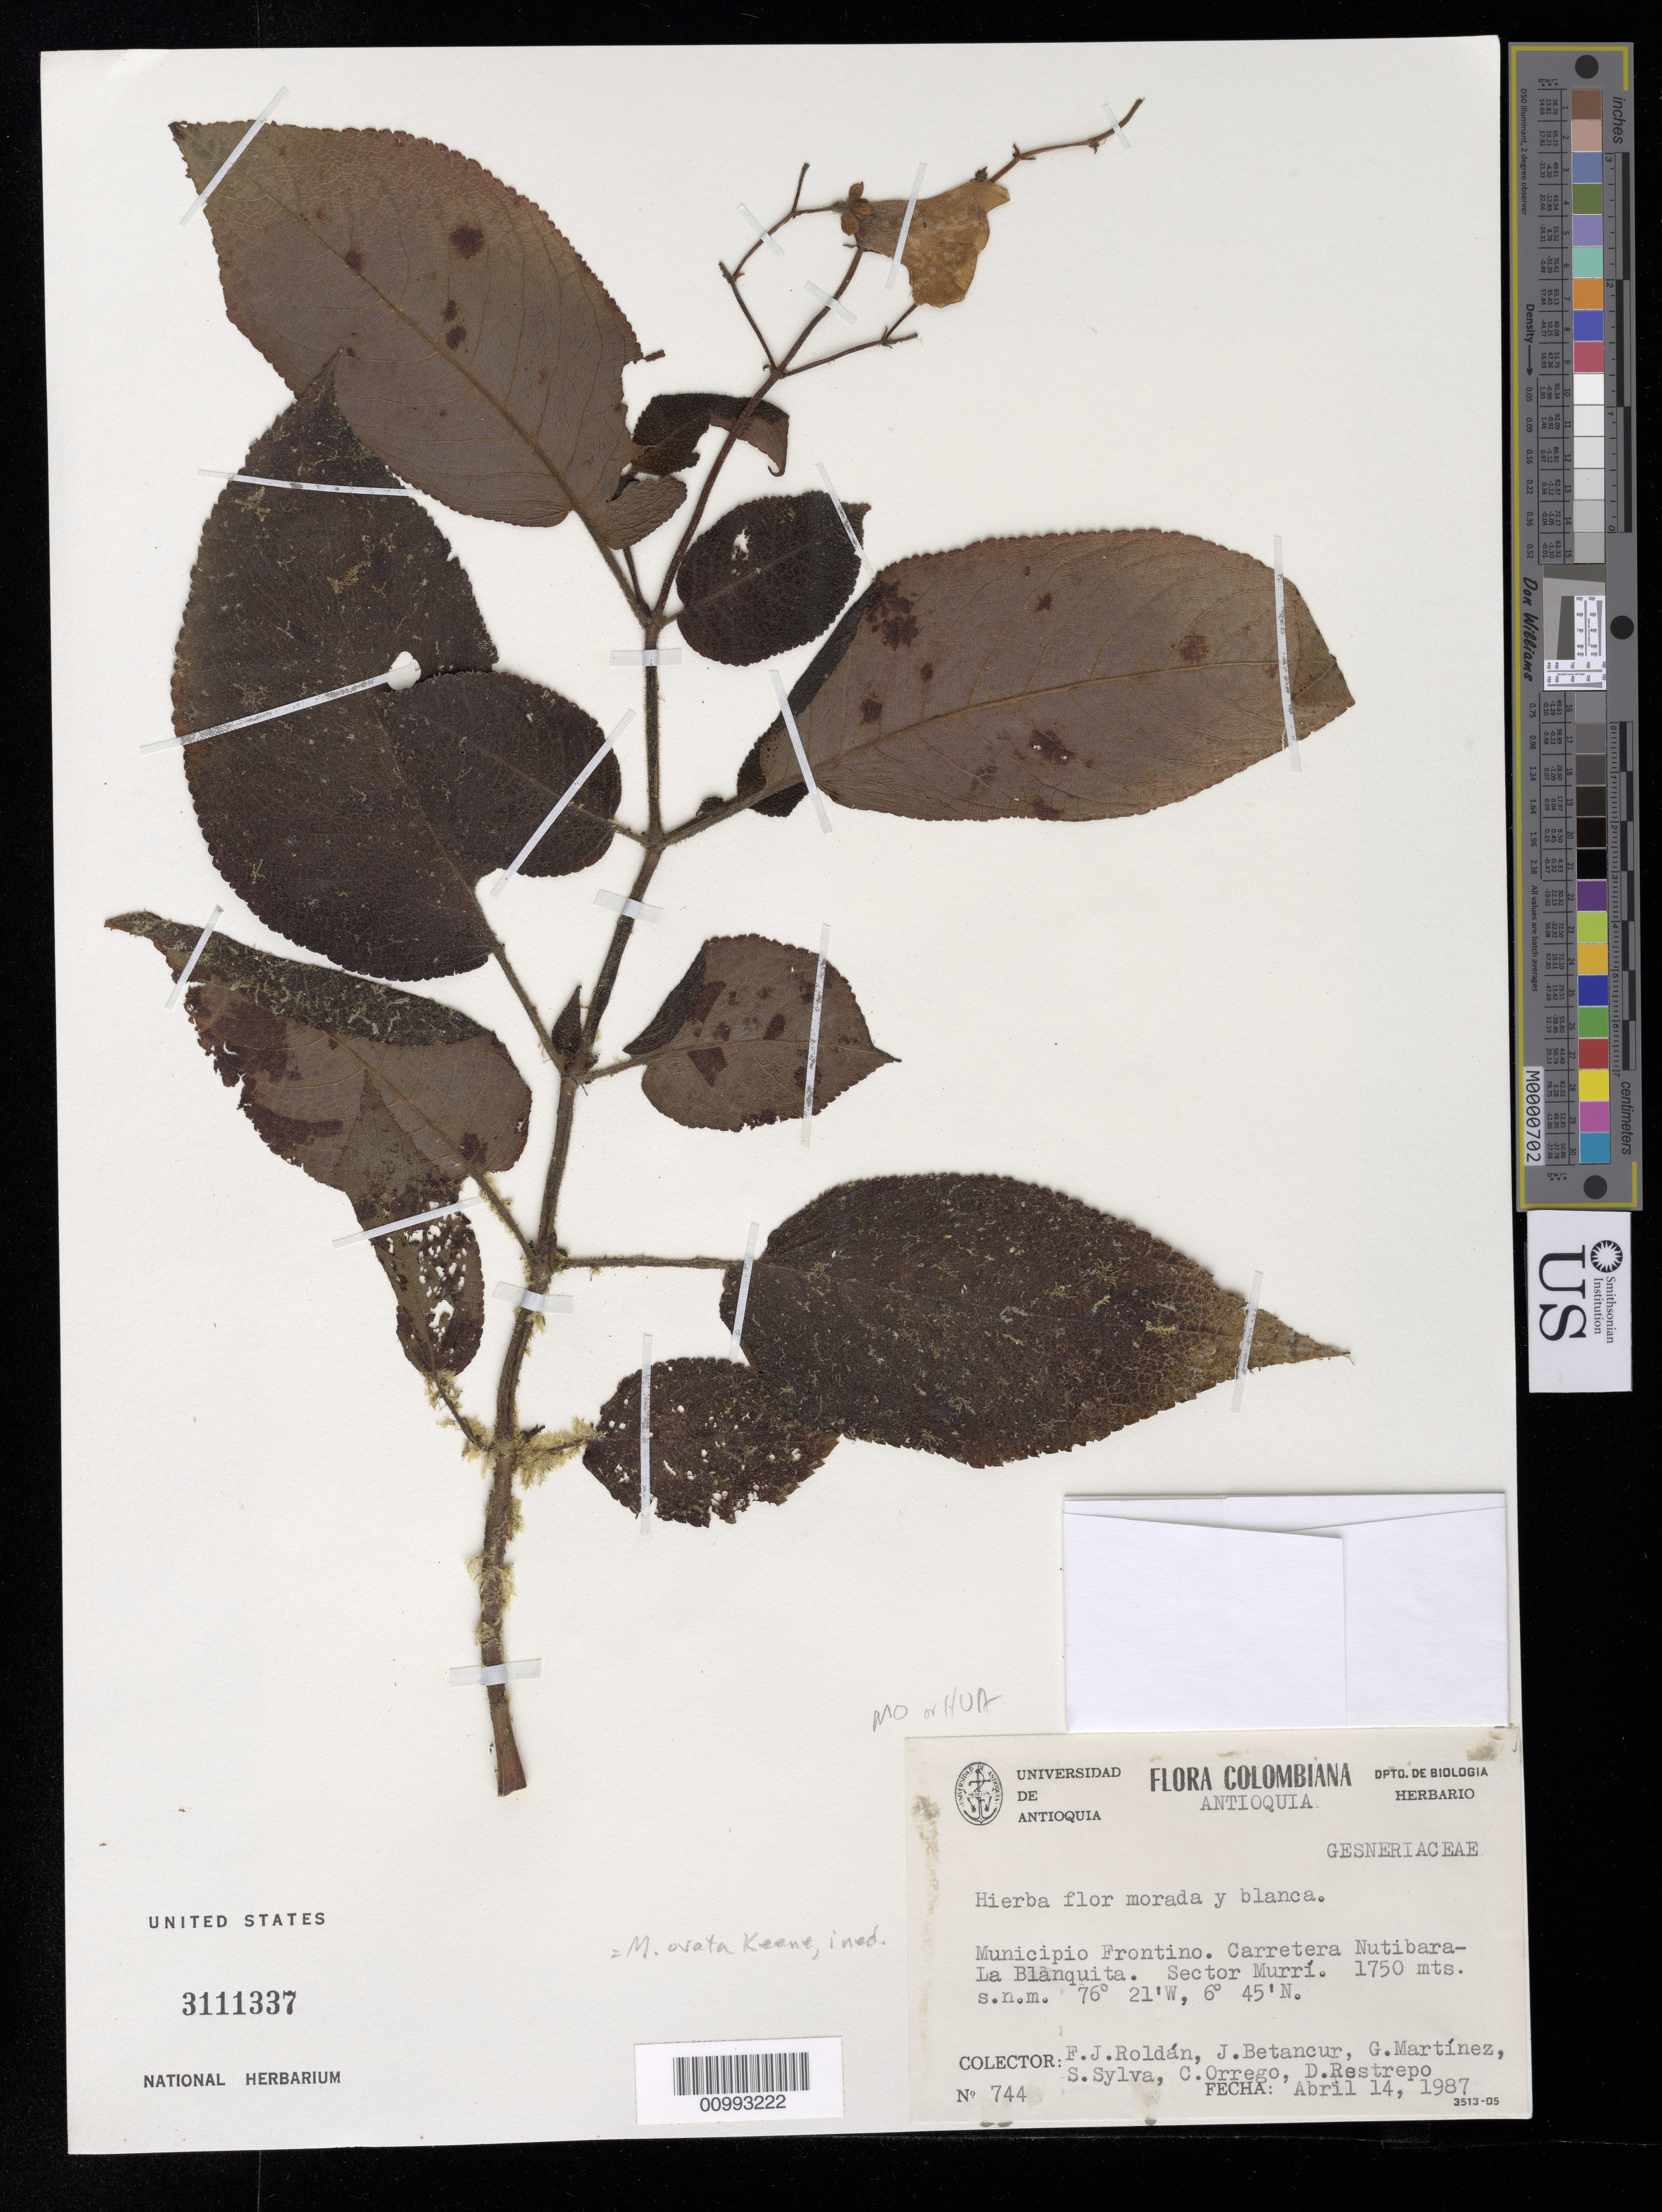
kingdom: Plantae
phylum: Tracheophyta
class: Magnoliopsida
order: Lamiales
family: Gesneriaceae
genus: Monopyle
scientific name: Monopyle sp.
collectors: F. J. Roldán & et al.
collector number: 744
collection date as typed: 14 Apr 1987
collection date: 1987-04-14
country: Colombia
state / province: Antioquia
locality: Mpio. Frontino. Carretera Nutibara - La Blanquita. Sector Murrí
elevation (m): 1750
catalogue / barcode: US 3111337